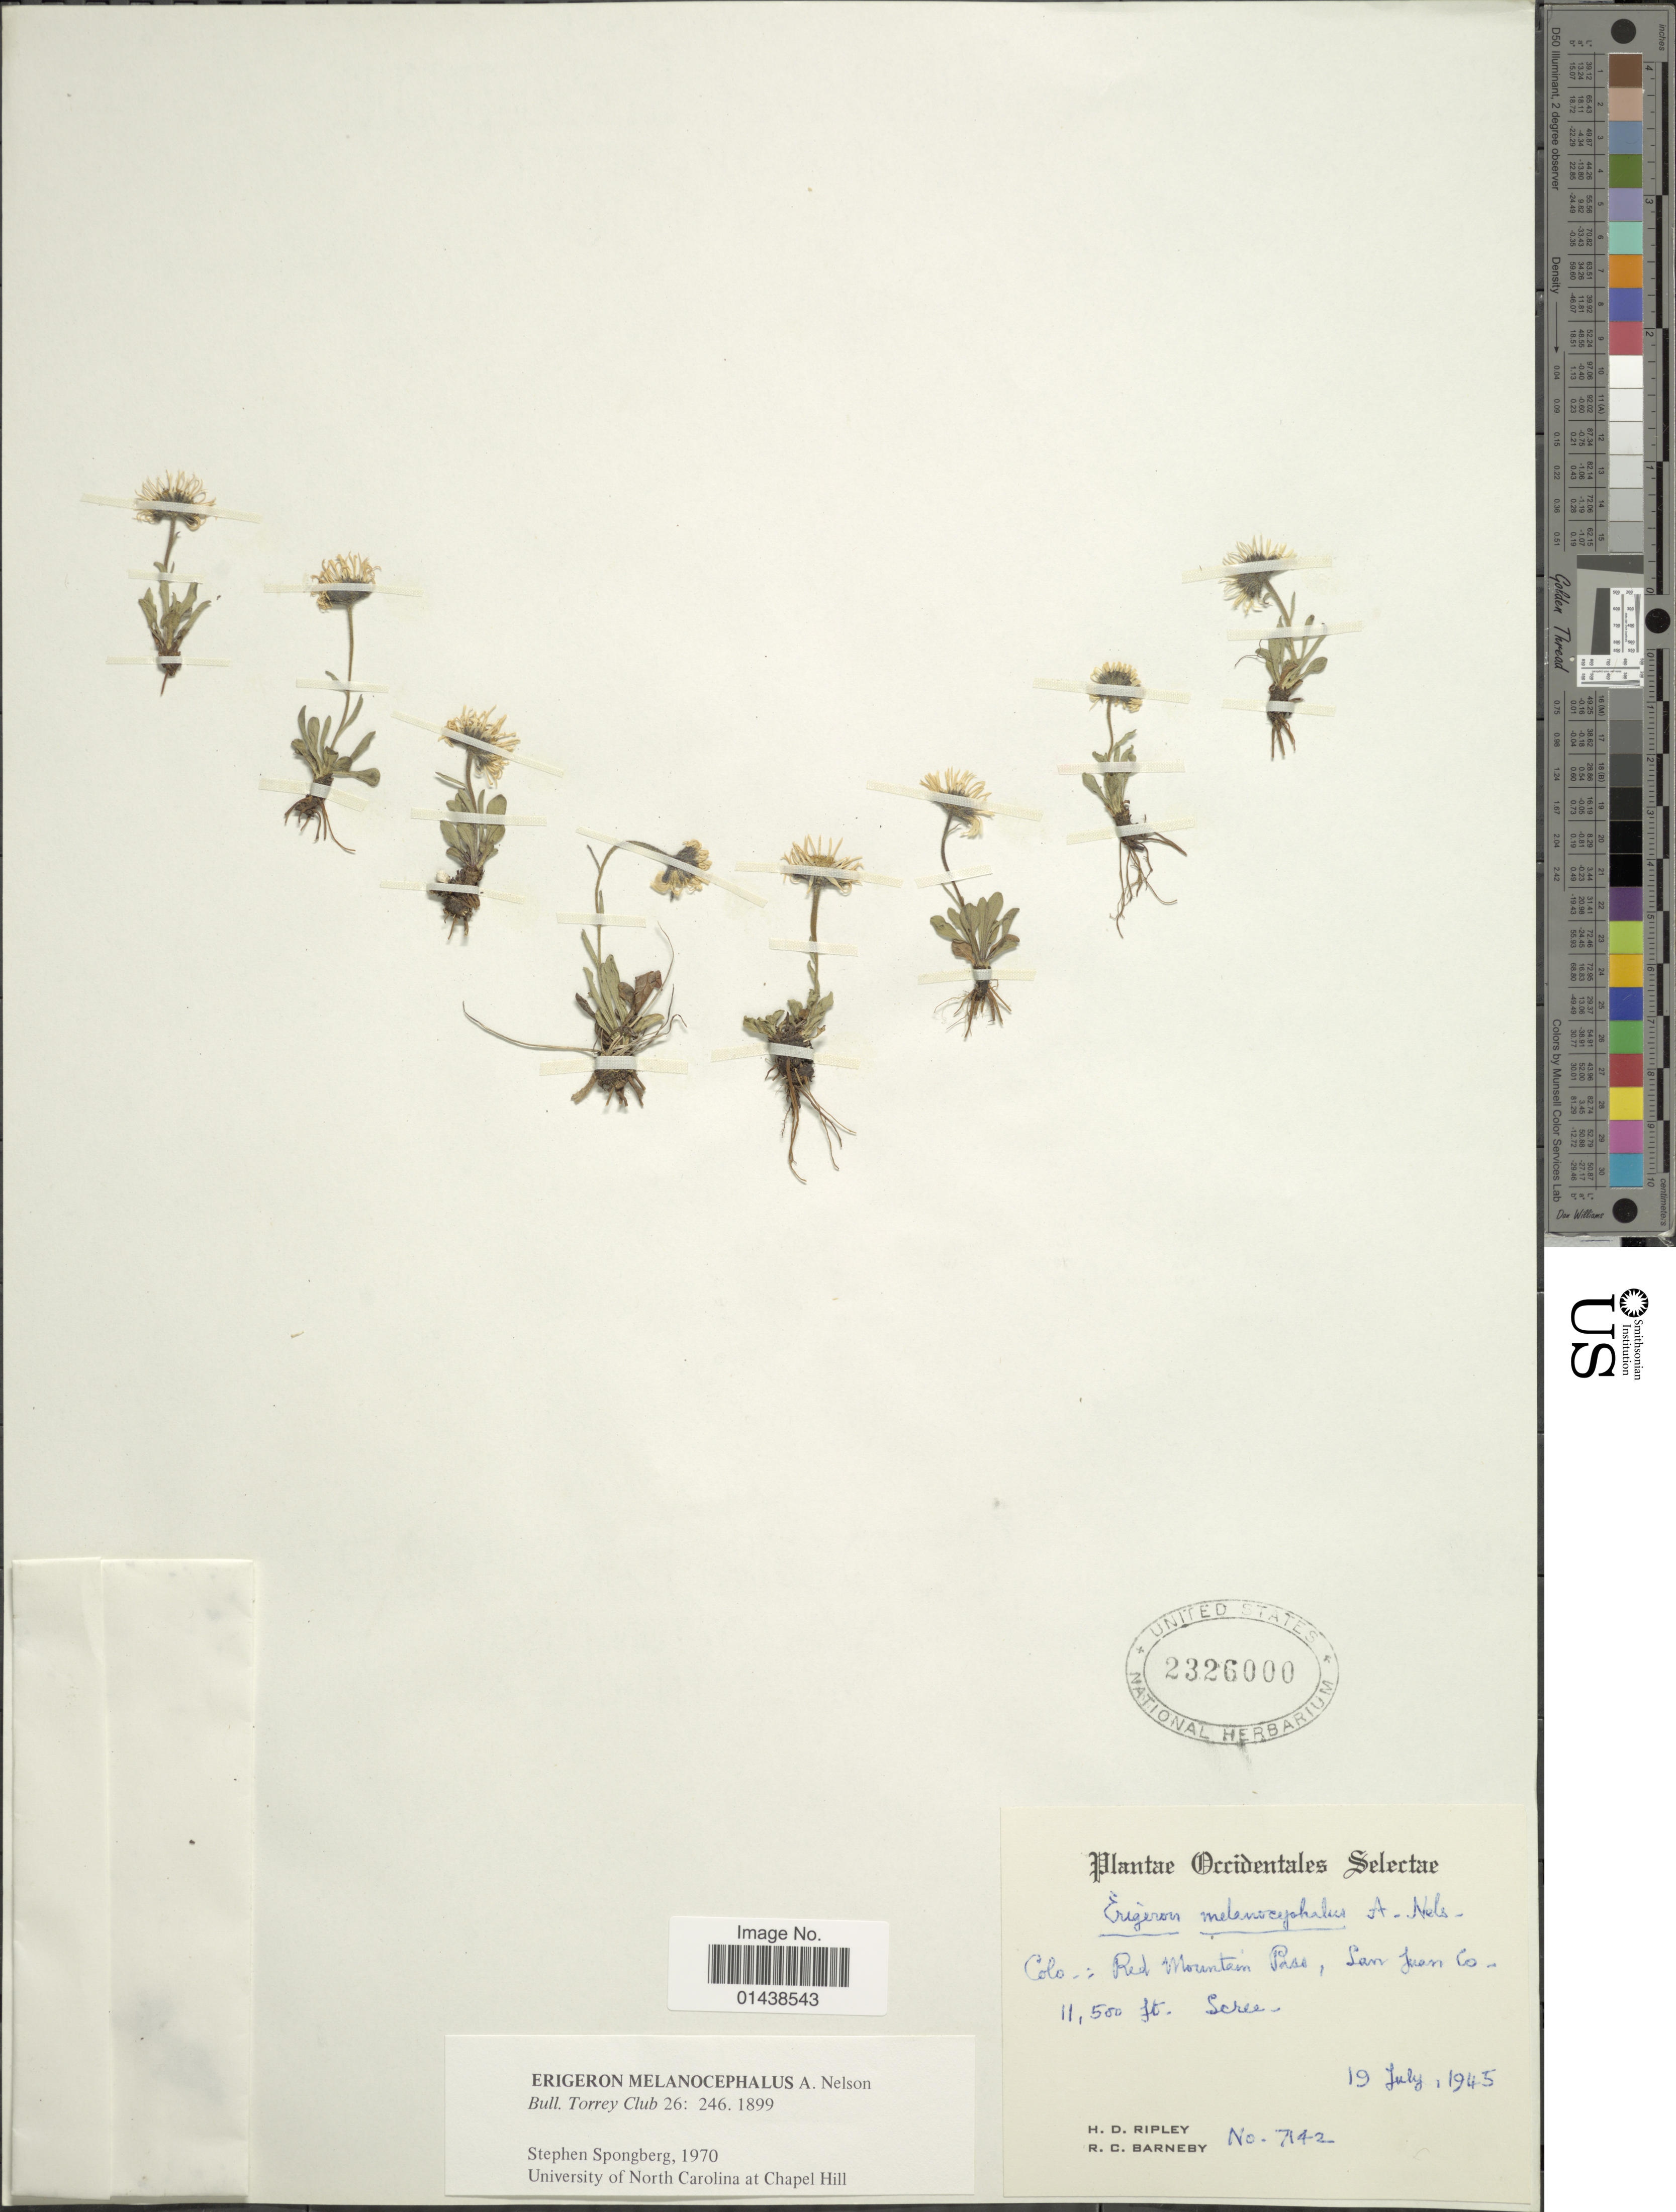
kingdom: Plantae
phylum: Tracheophyta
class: Magnoliopsida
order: Asterales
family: Asteraceae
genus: Erigeron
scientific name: Erigeron melanocephalus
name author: (A. Nelson) A. Nelson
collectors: H. Ripley & R. C. Barneby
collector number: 7142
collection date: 1945-07-19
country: United States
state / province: Colorado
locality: Red Mountain Pass, San Juan Co.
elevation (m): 3505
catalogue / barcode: US 2326000